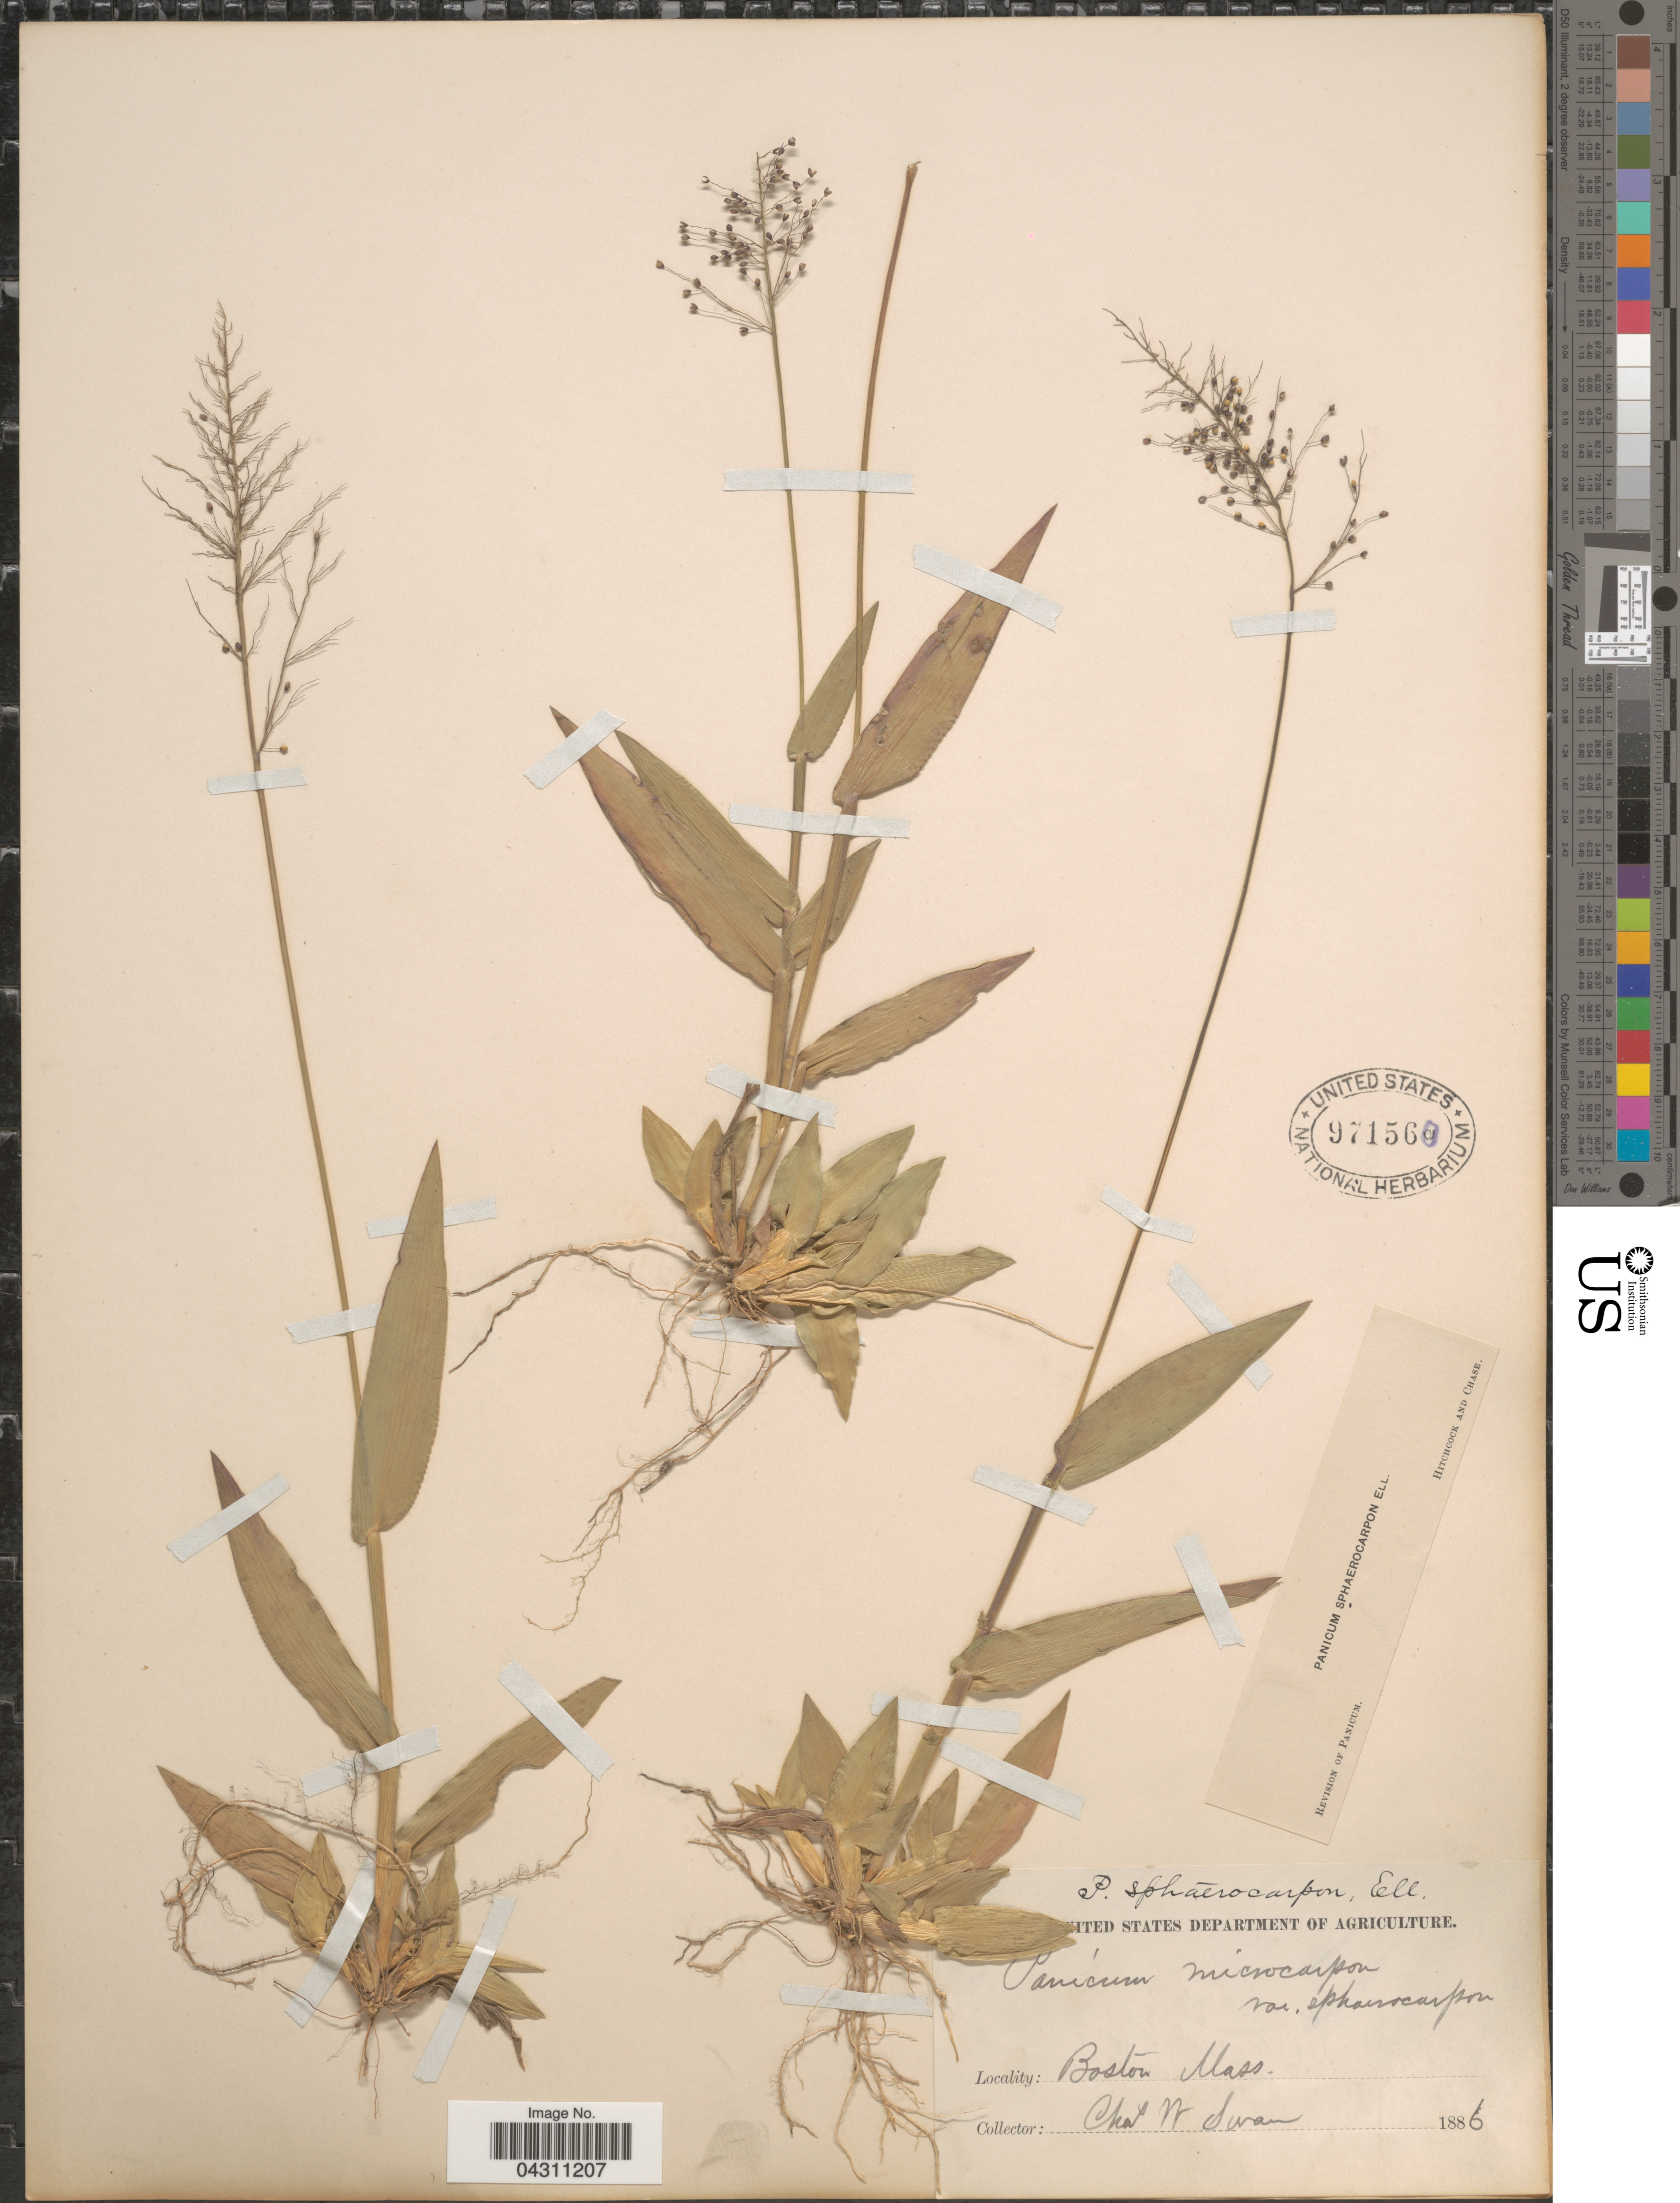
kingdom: Plantae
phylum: Tracheophyta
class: Liliopsida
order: Poales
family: Poaceae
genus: Dichanthelium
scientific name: Dichanthelium sphaerocarpon var. sphaerocarpon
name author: (Elliott) Gould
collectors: C. Swan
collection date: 1886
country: United States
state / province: Massachusetts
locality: Boston.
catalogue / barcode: US 971560